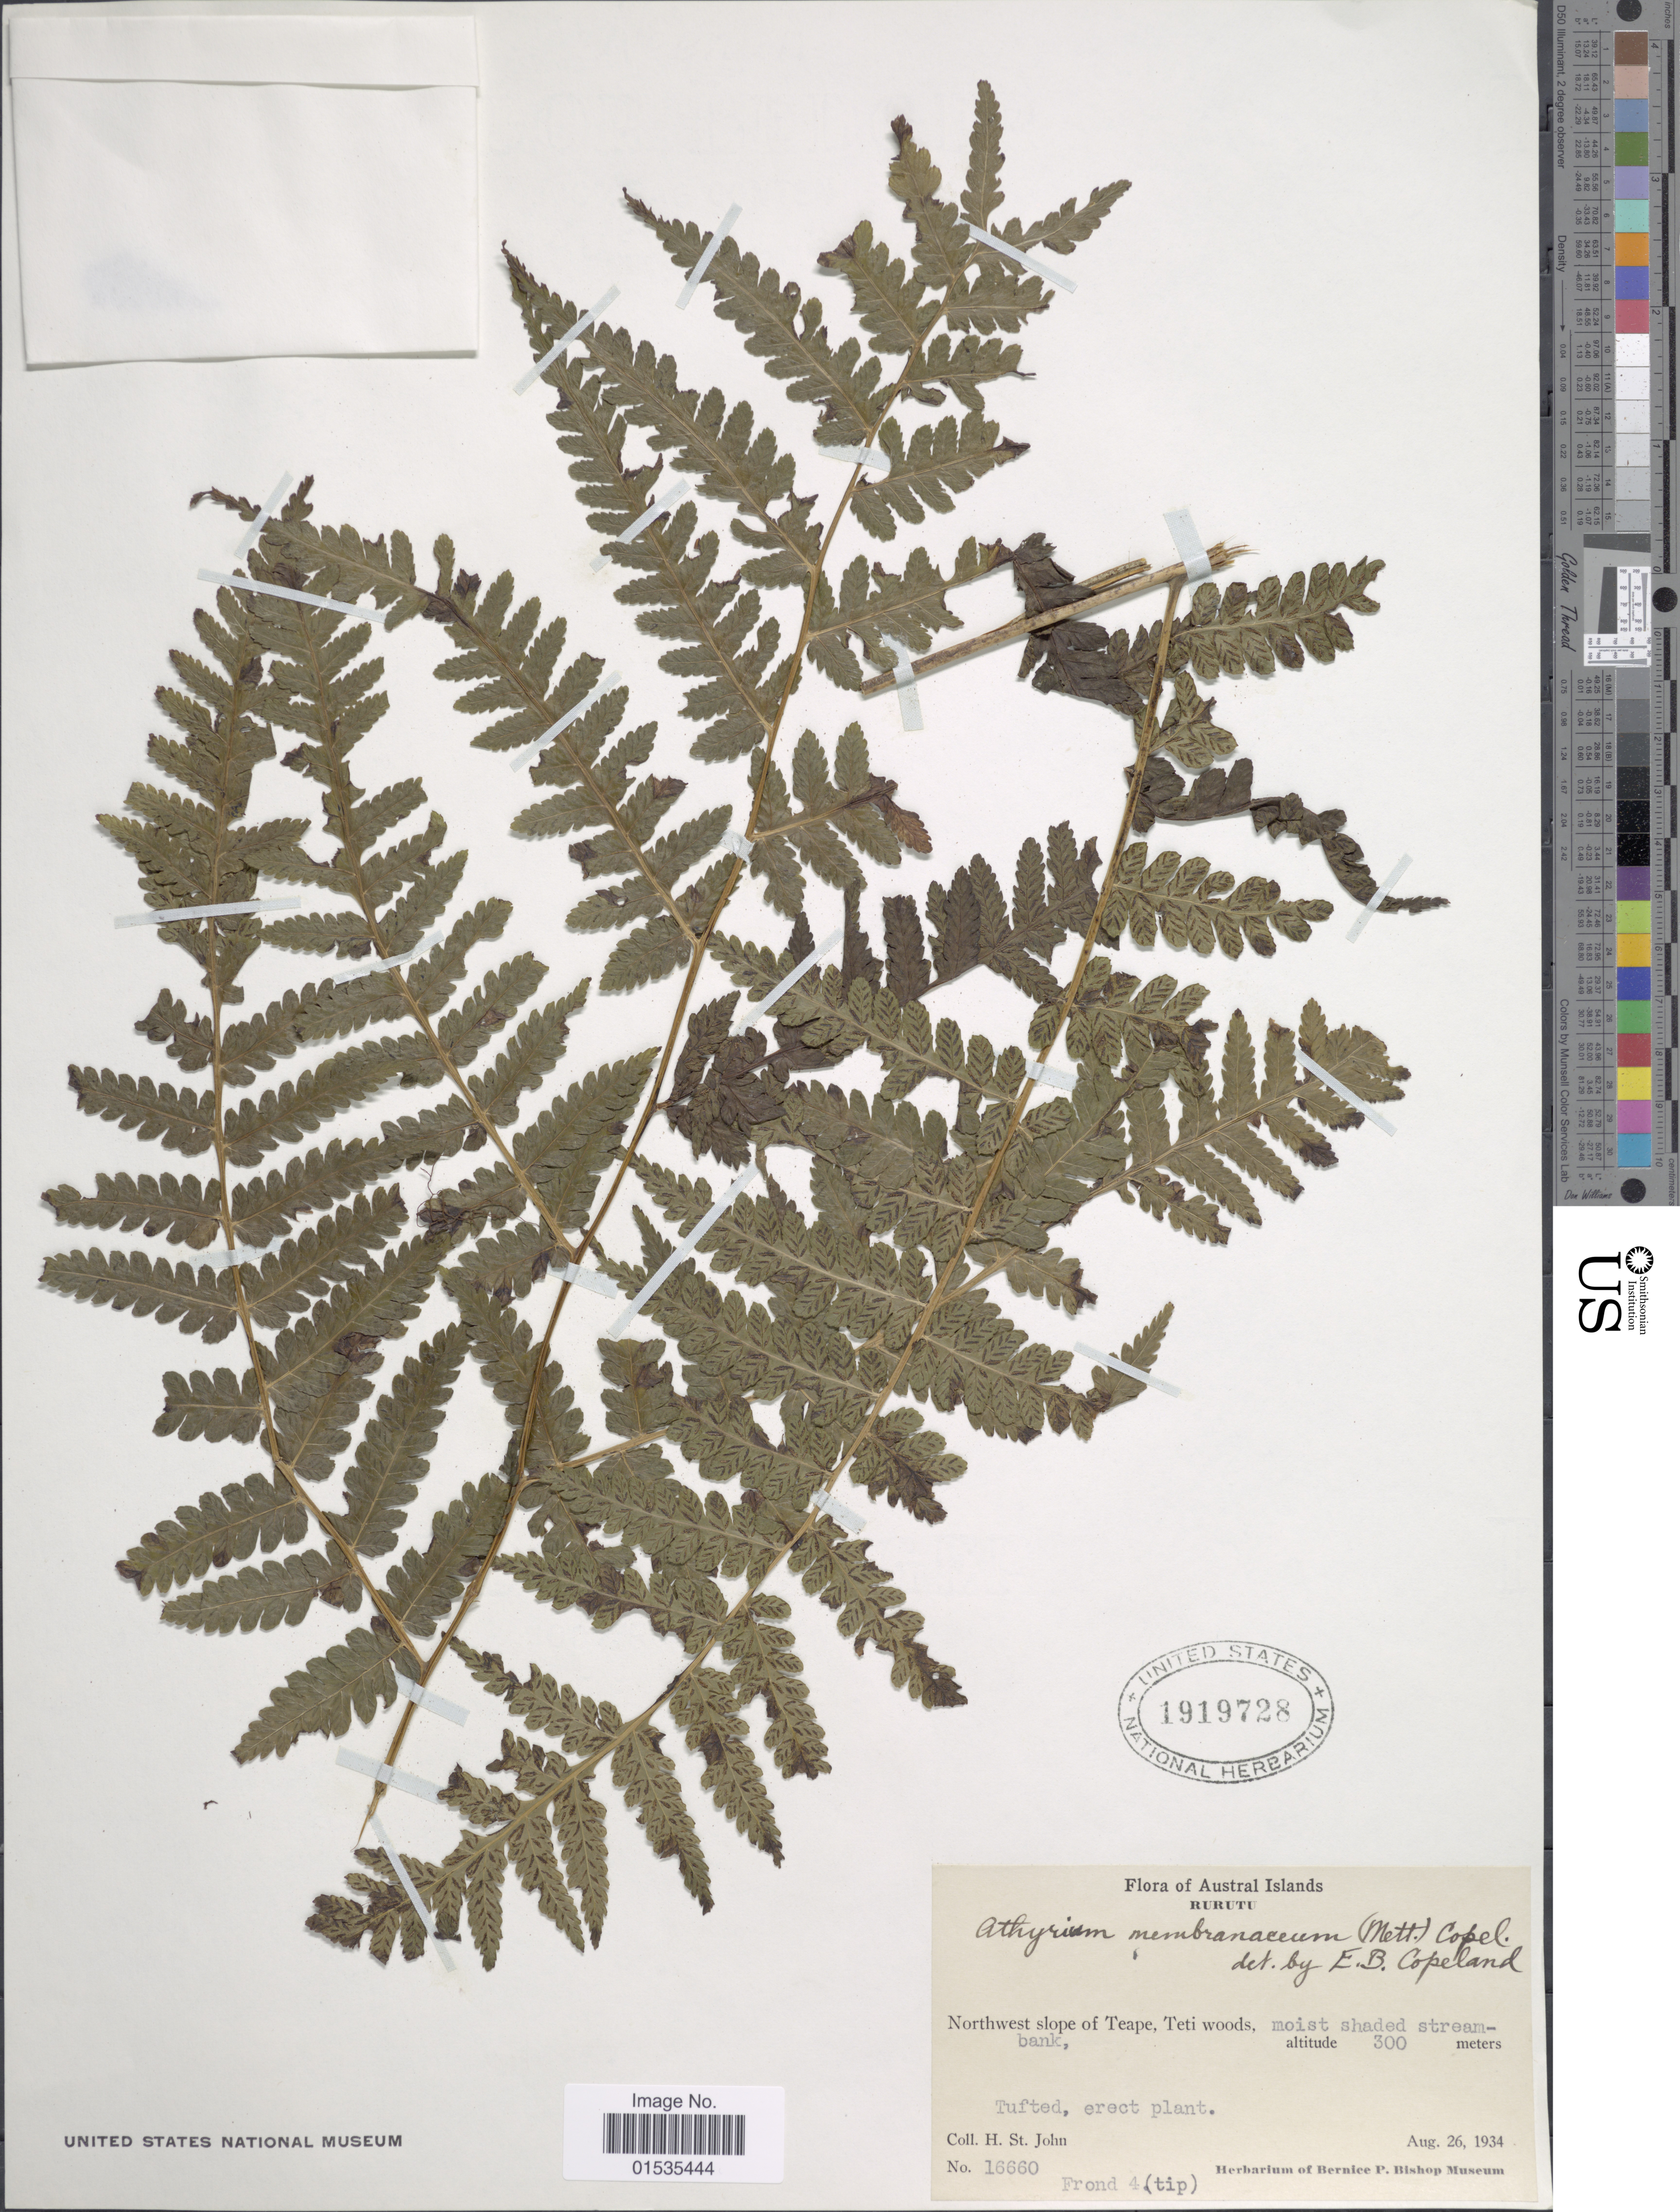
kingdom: Plantae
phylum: Tracheophyta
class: Polypodiopsida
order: Polypodiales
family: Athyriaceae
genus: Diplazium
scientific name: Diplazium harpeodes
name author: T. Moore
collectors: H. St. John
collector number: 16660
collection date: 1934-08-28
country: French Polynesia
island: Rurutu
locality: Austral Islands, Rurutu, Northwest slope of Teape, Teti woods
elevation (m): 300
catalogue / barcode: US 1919728